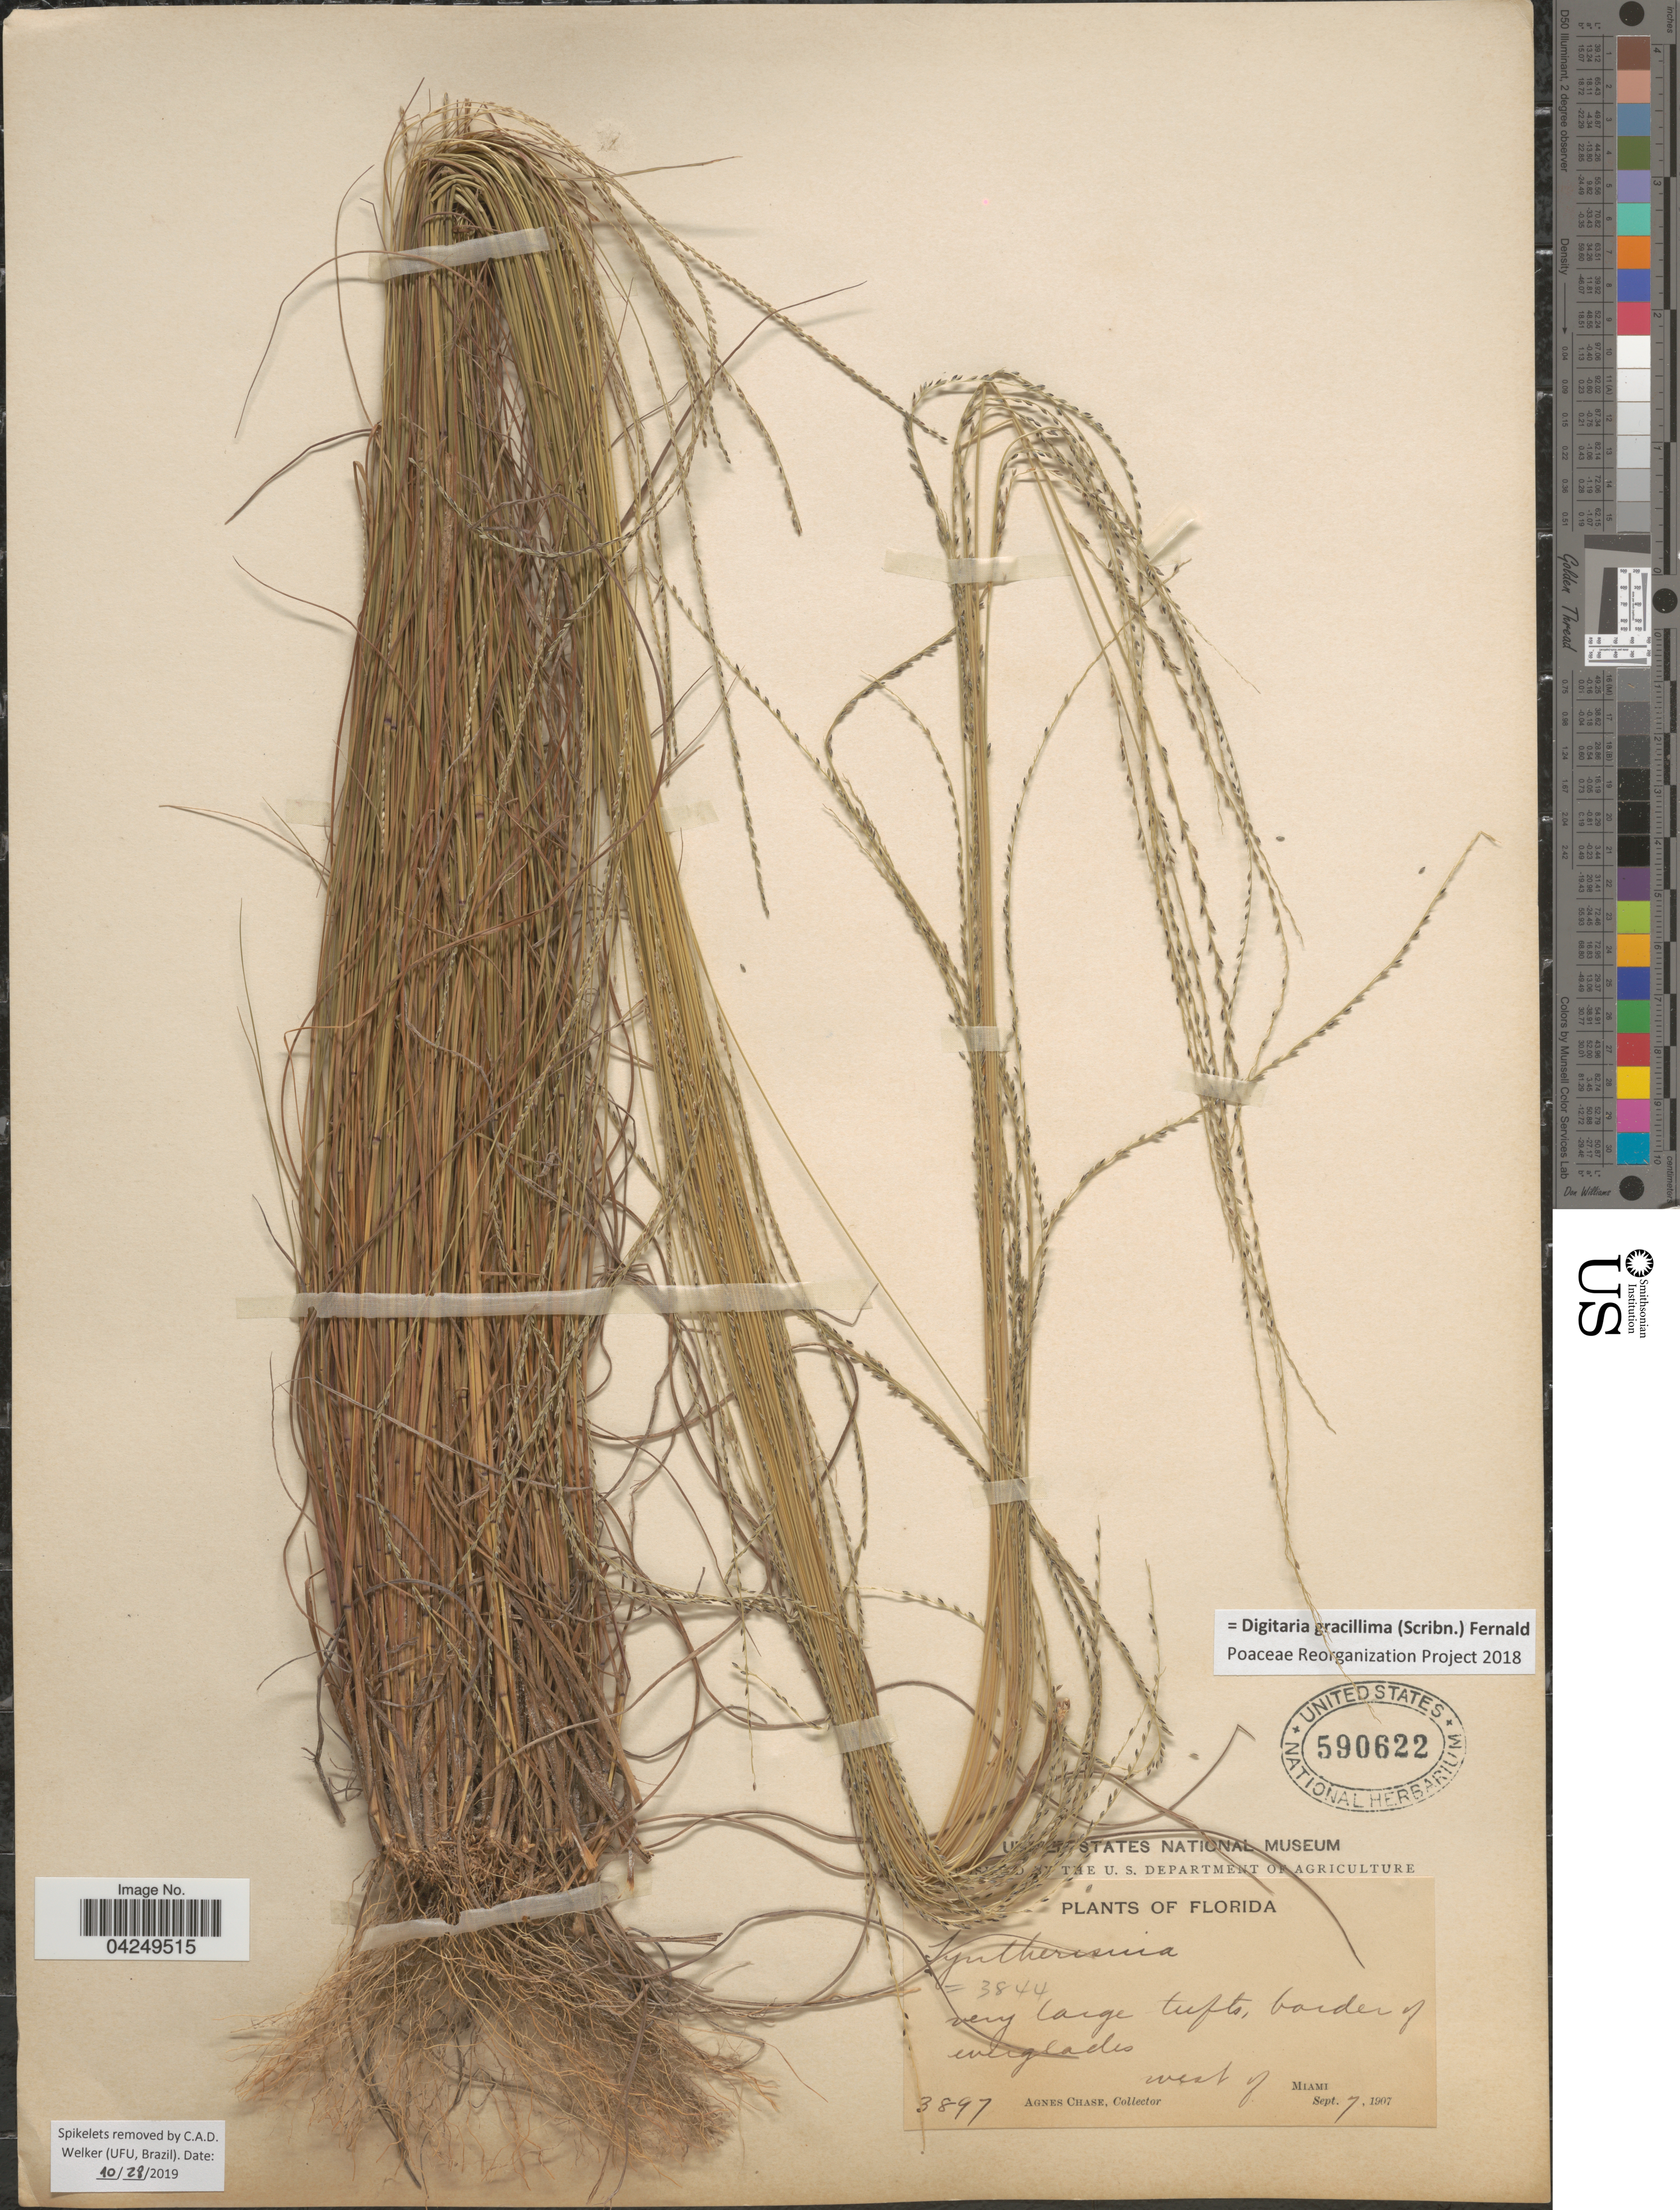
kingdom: Plantae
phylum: Tracheophyta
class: Liliopsida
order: Poales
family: Poaceae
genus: Digitaria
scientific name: Digitaria gracillima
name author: (Scribn.) Fernald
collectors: A. Chase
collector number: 3897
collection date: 1907-09-07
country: United States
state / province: Florida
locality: Border of everglades. West of Miami.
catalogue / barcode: US 590622